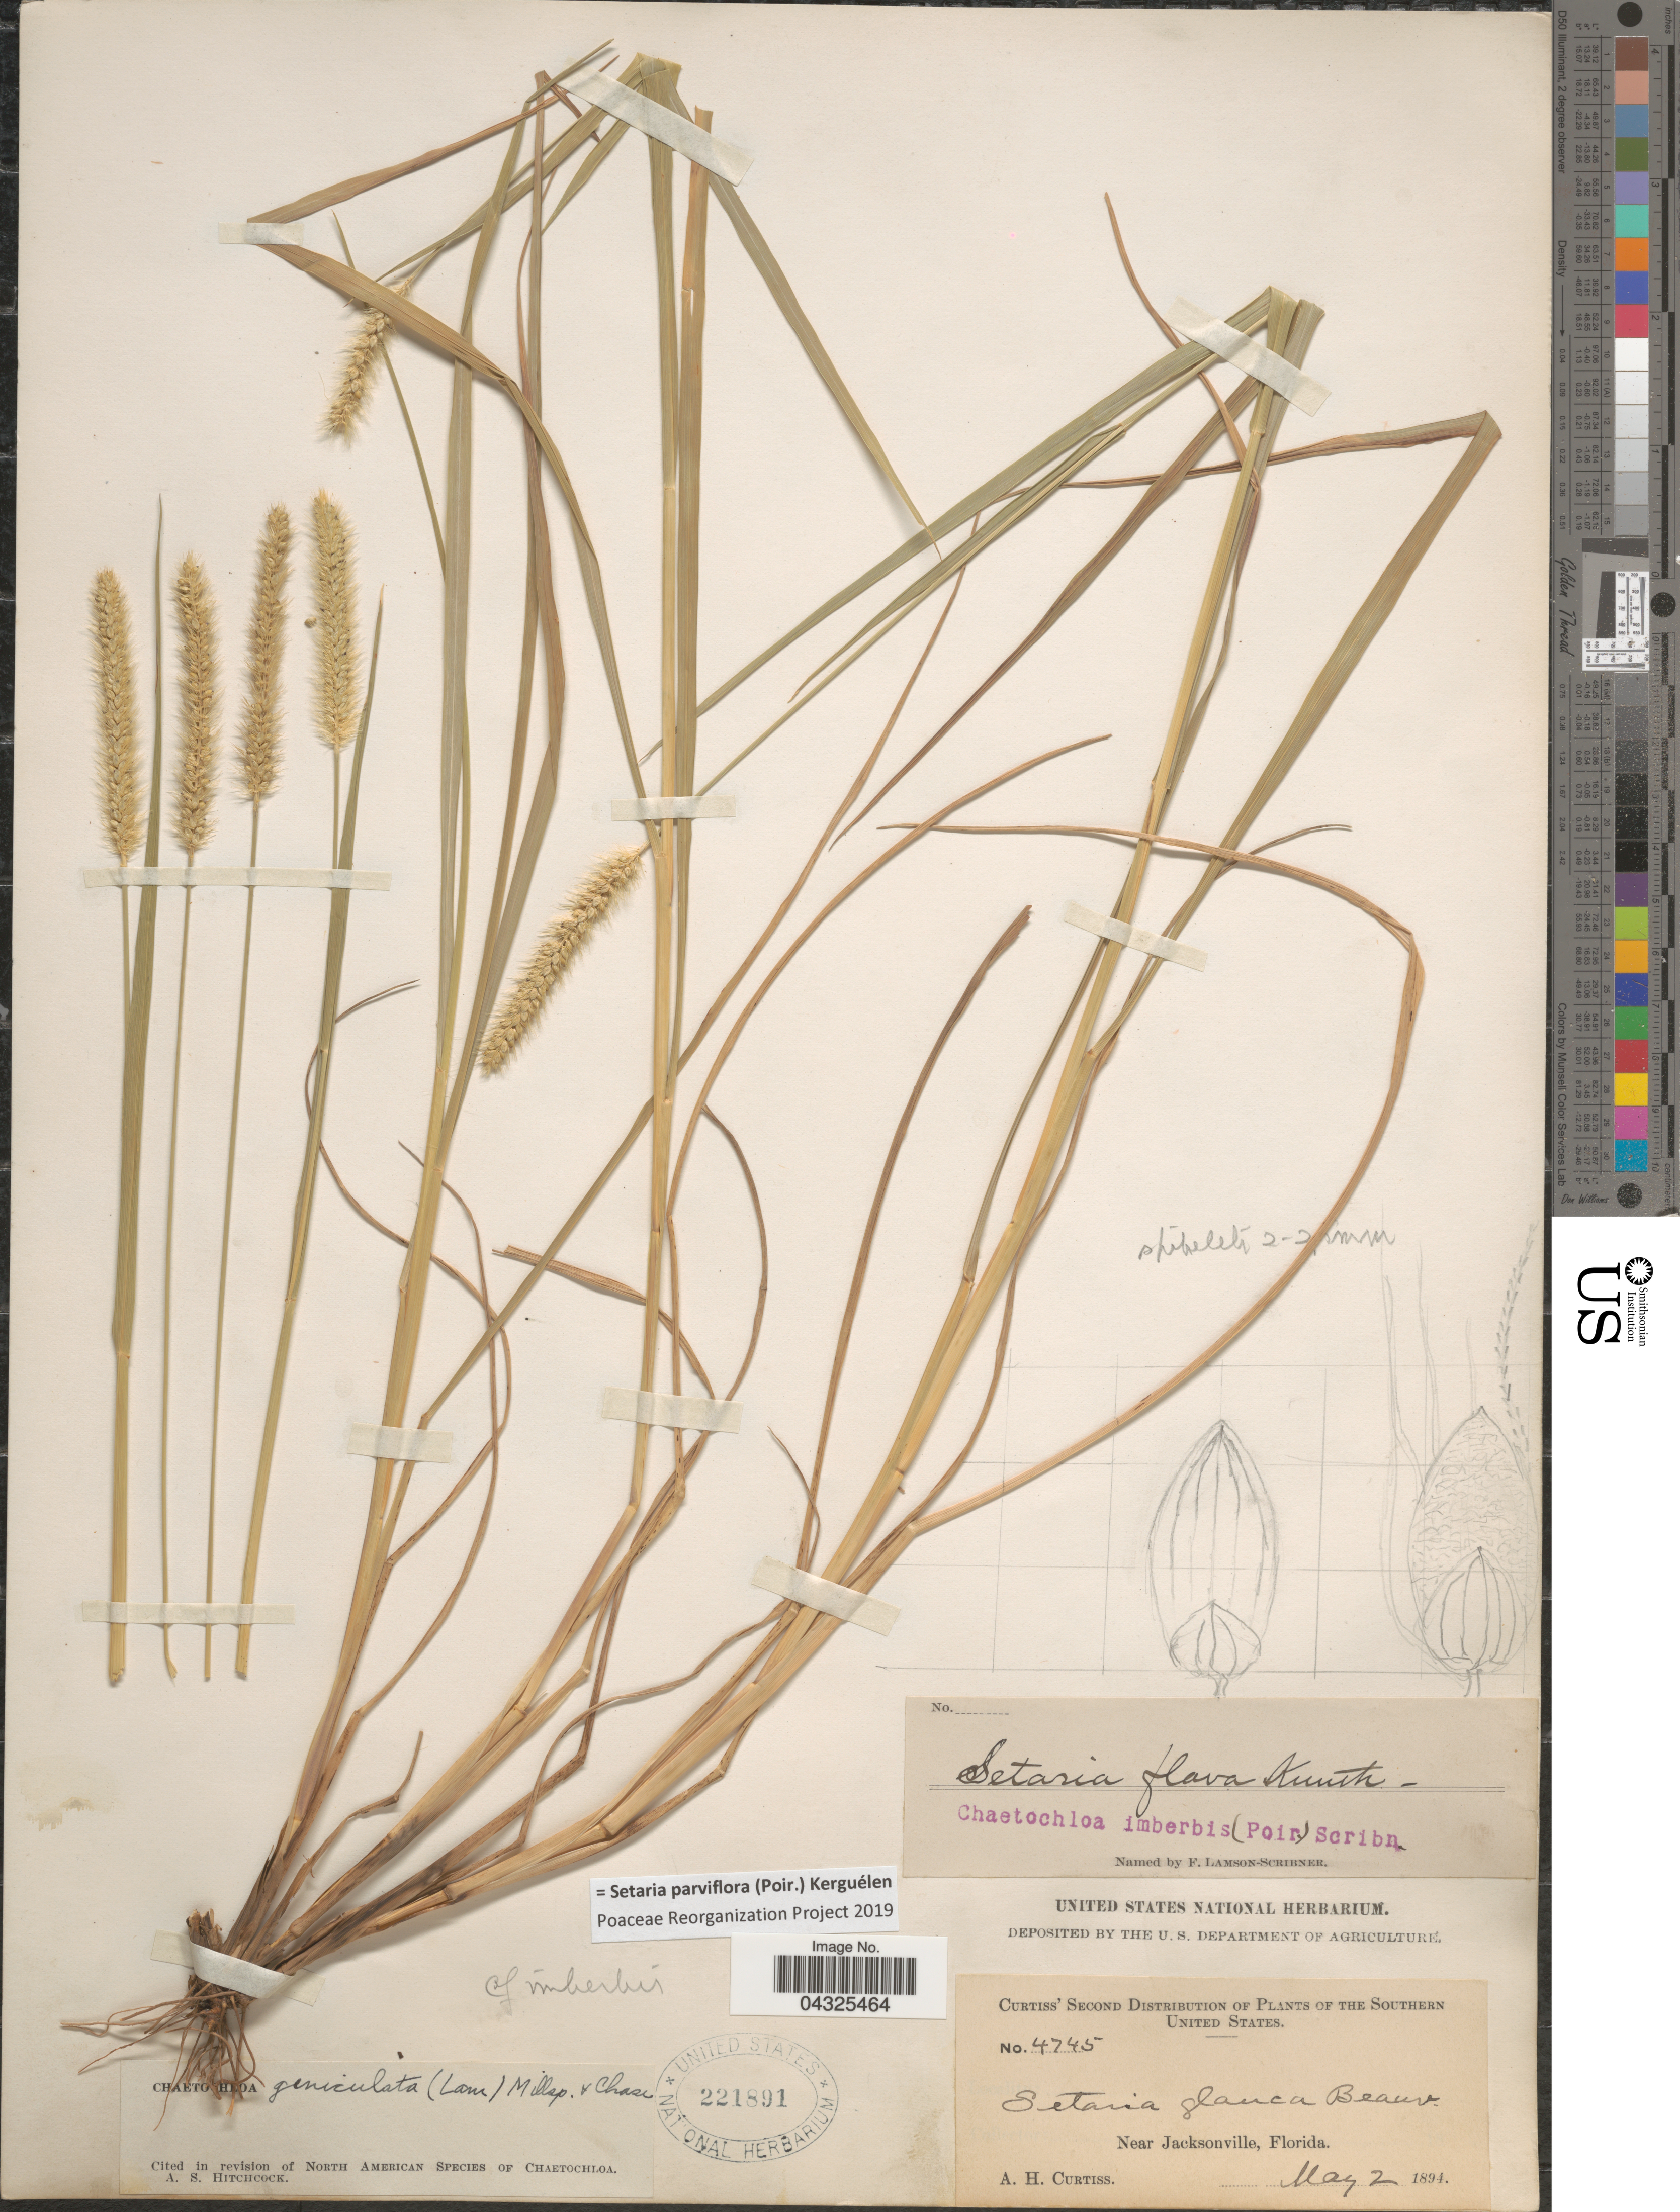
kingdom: Plantae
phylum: Tracheophyta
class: Liliopsida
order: Poales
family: Poaceae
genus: Setaria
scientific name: Setaria parviflora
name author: (Poir.) Kerguélen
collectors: A. H. Curtiss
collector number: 4745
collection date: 1894-05-02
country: United States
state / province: Florida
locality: The Southern United States. Near Jacksonville.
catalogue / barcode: US 221891